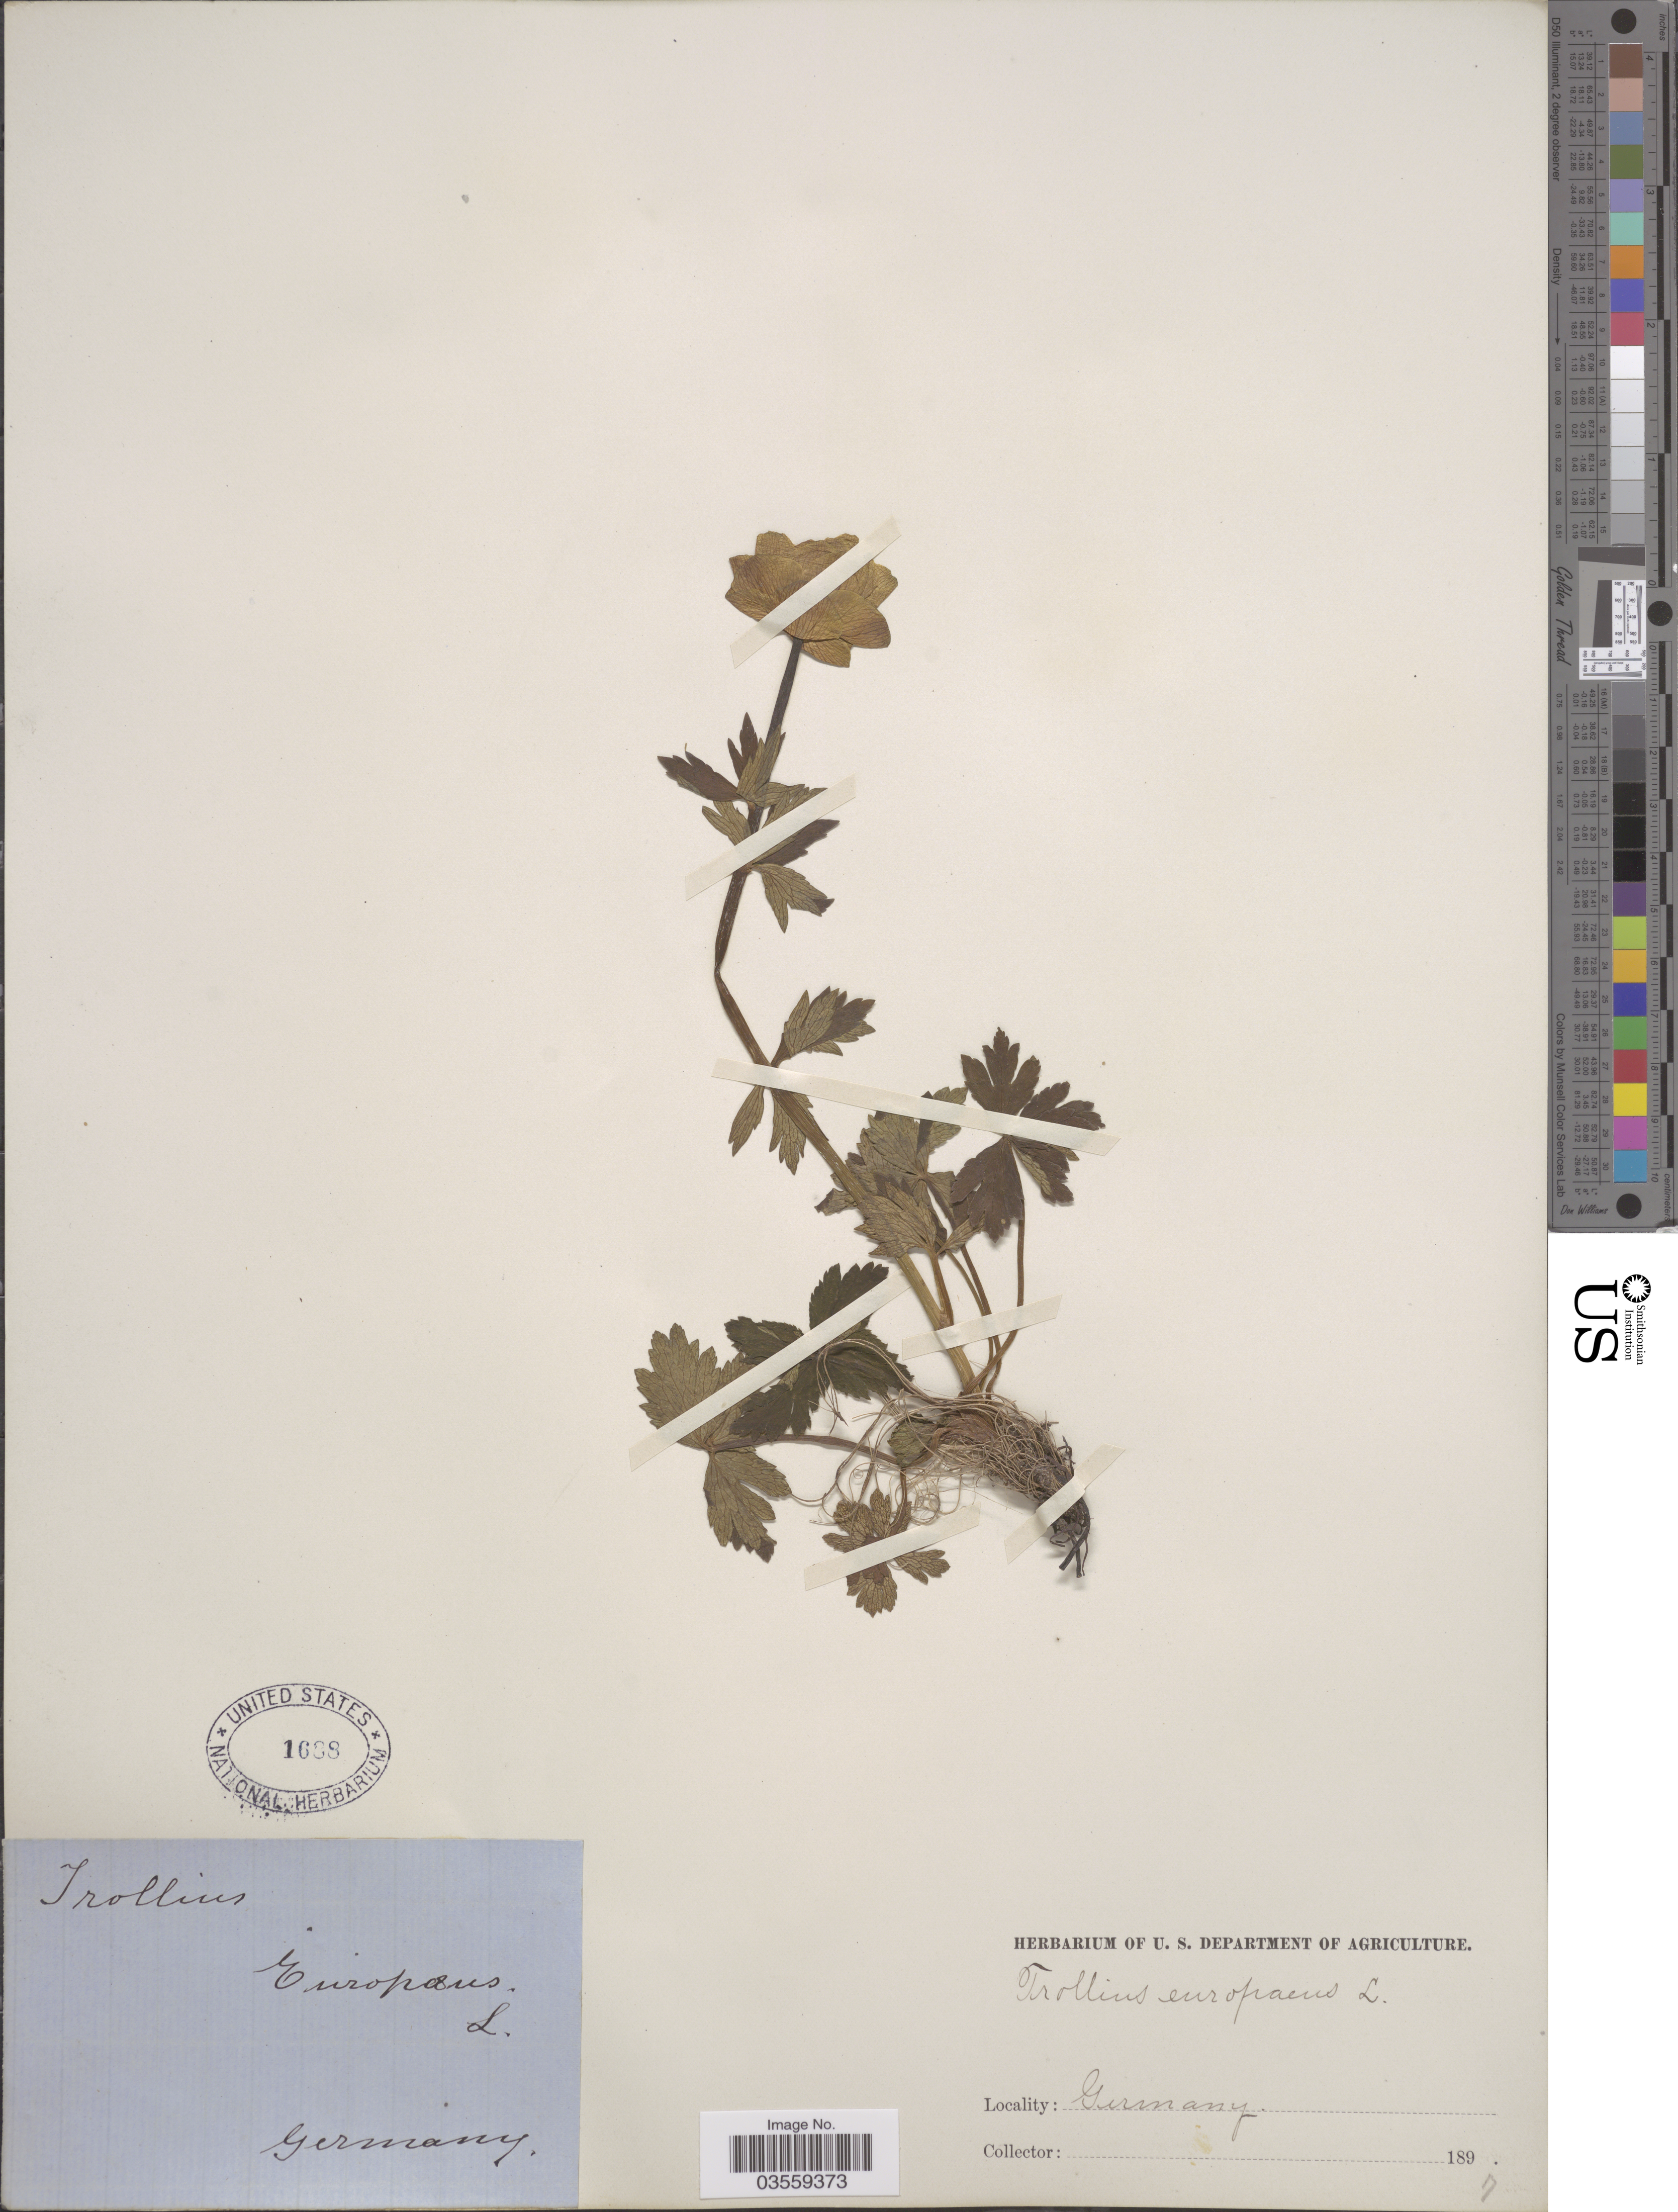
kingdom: Plantae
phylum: Tracheophyta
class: Magnoliopsida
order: Ranunculales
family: Ranunculaceae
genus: Trollius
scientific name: Trollius europaeus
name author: L.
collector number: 7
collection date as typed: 189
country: Germany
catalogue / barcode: US 1688